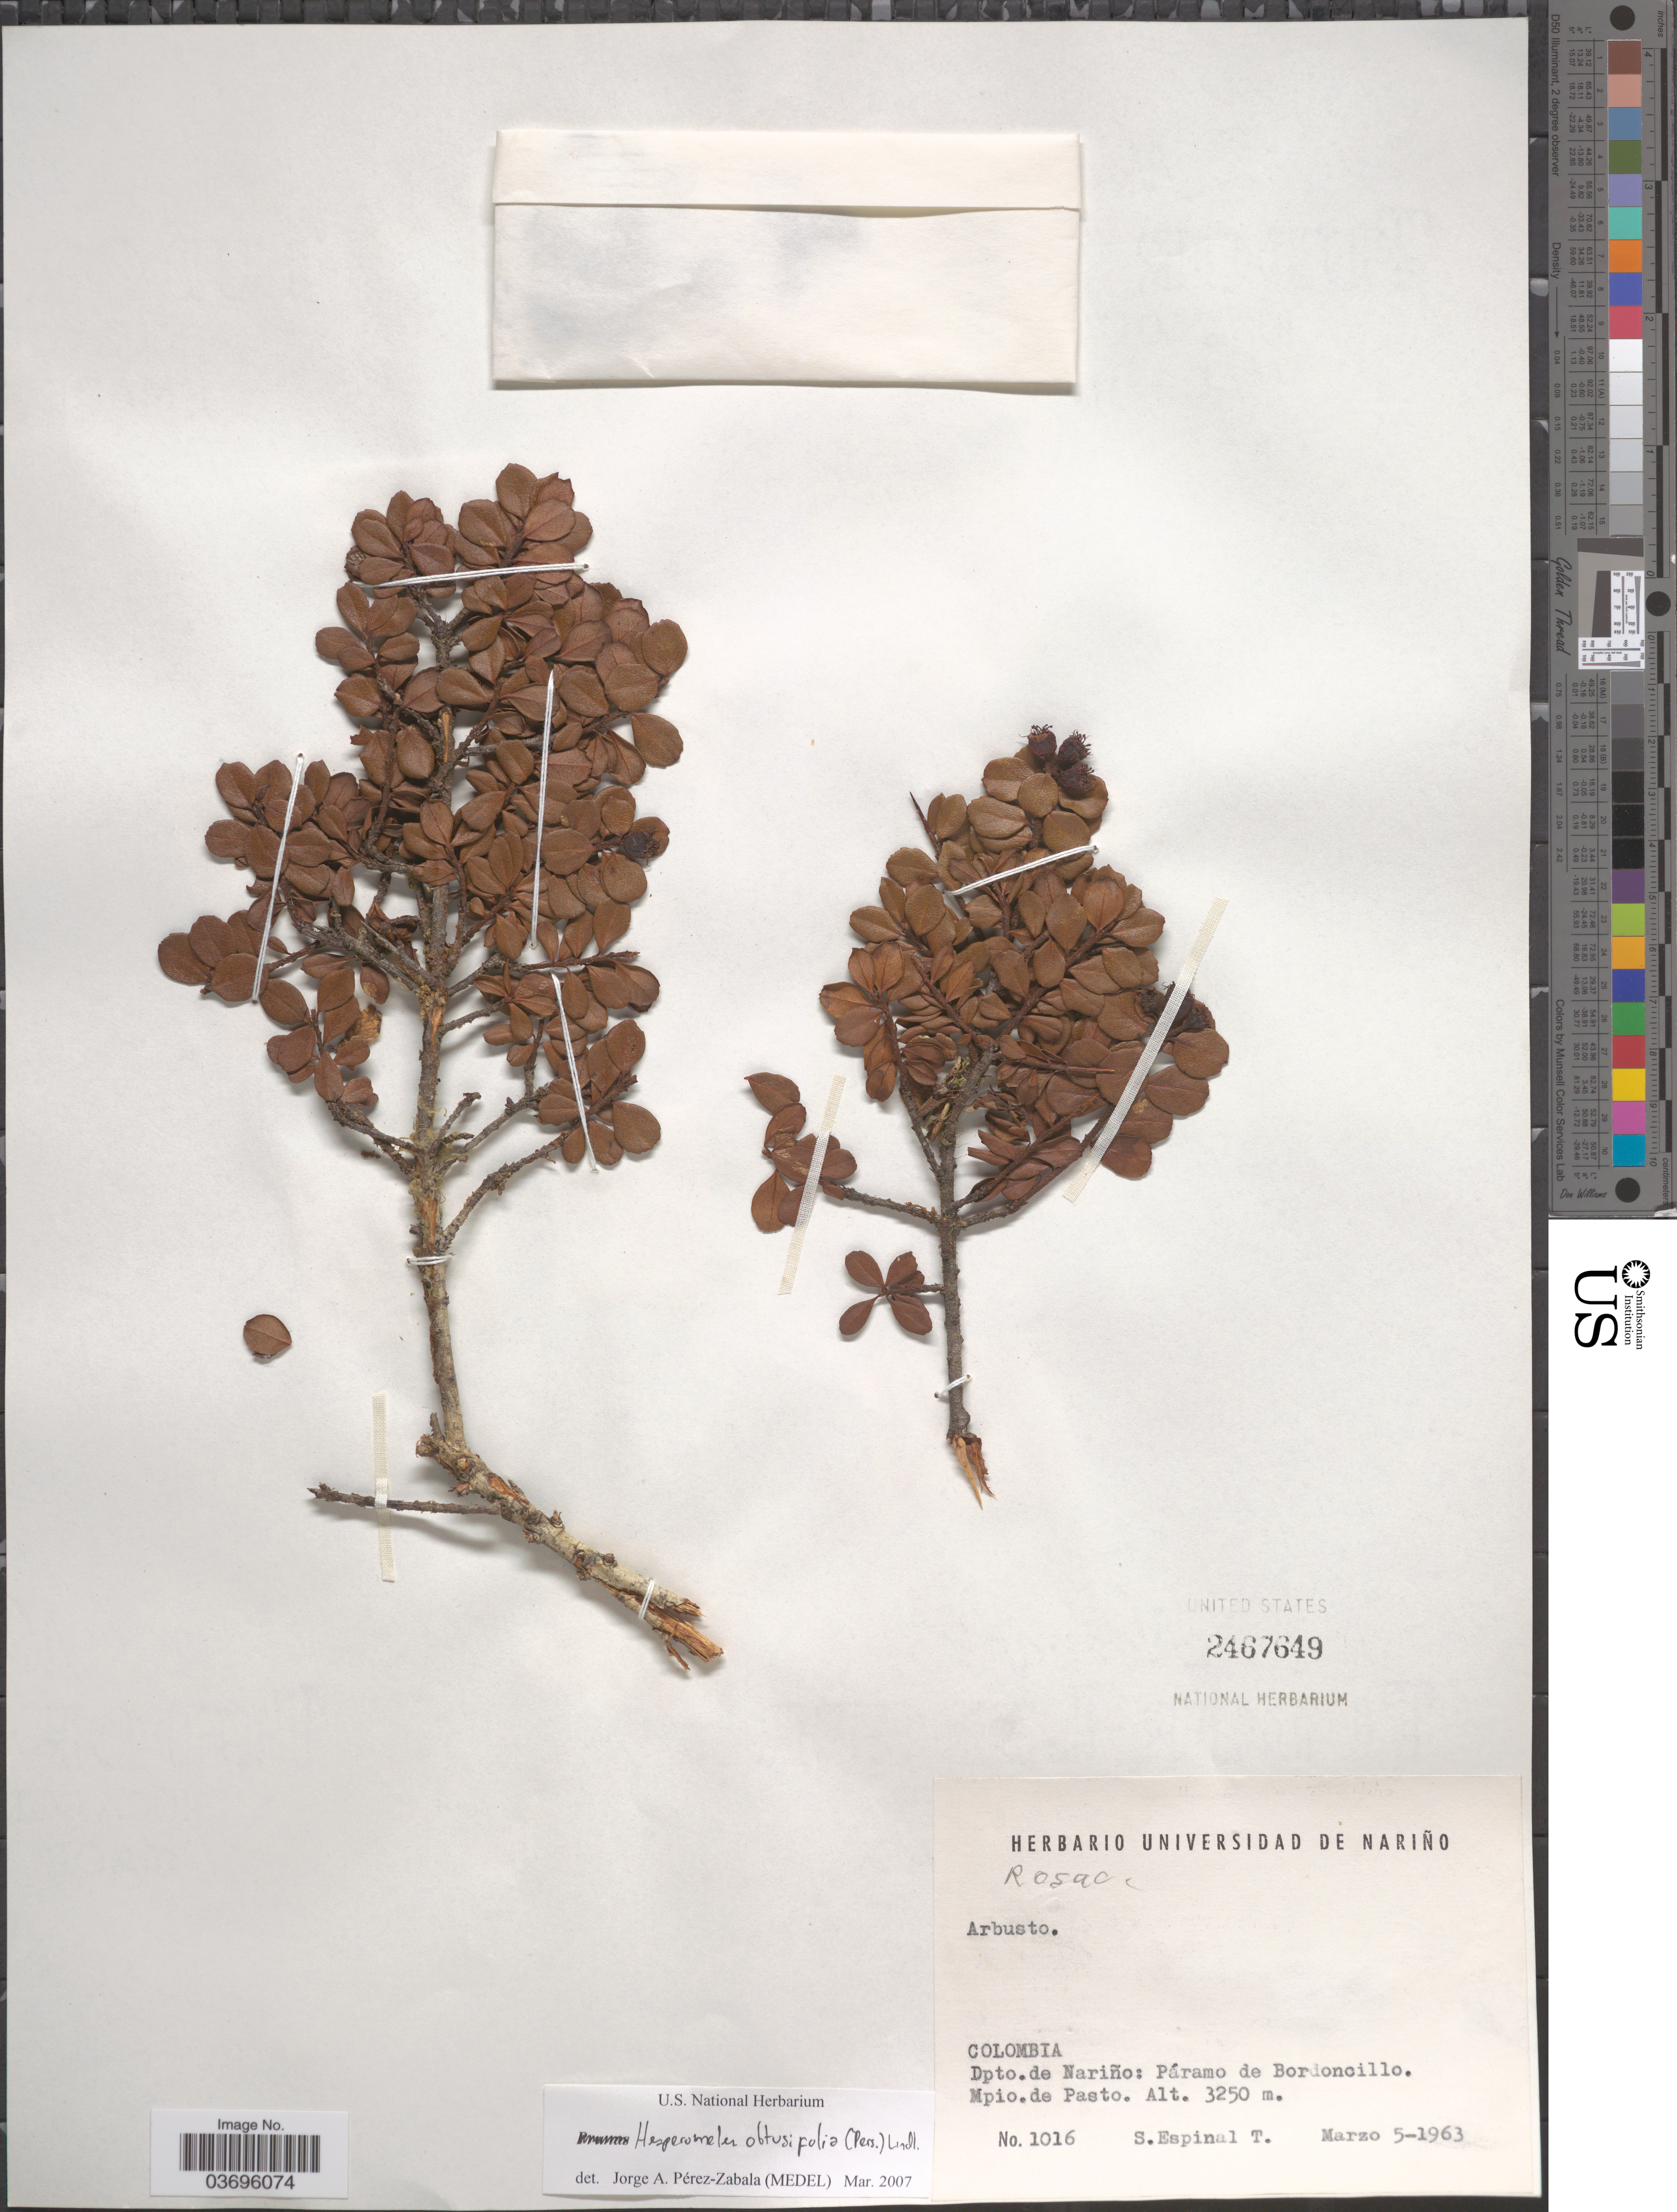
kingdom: Plantae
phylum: Tracheophyta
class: Magnoliopsida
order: Rosales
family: Rosaceae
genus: Hesperomeles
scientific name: Hesperomeles obtusifolia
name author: (Pers.) Lindl.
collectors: S. Espinal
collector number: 1016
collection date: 1963-03-05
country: Colombia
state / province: Nariño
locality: Dpto. Nariño: Páramo de Bordoncillo. Mpio. de Pasto.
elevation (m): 3250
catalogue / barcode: US 2467649